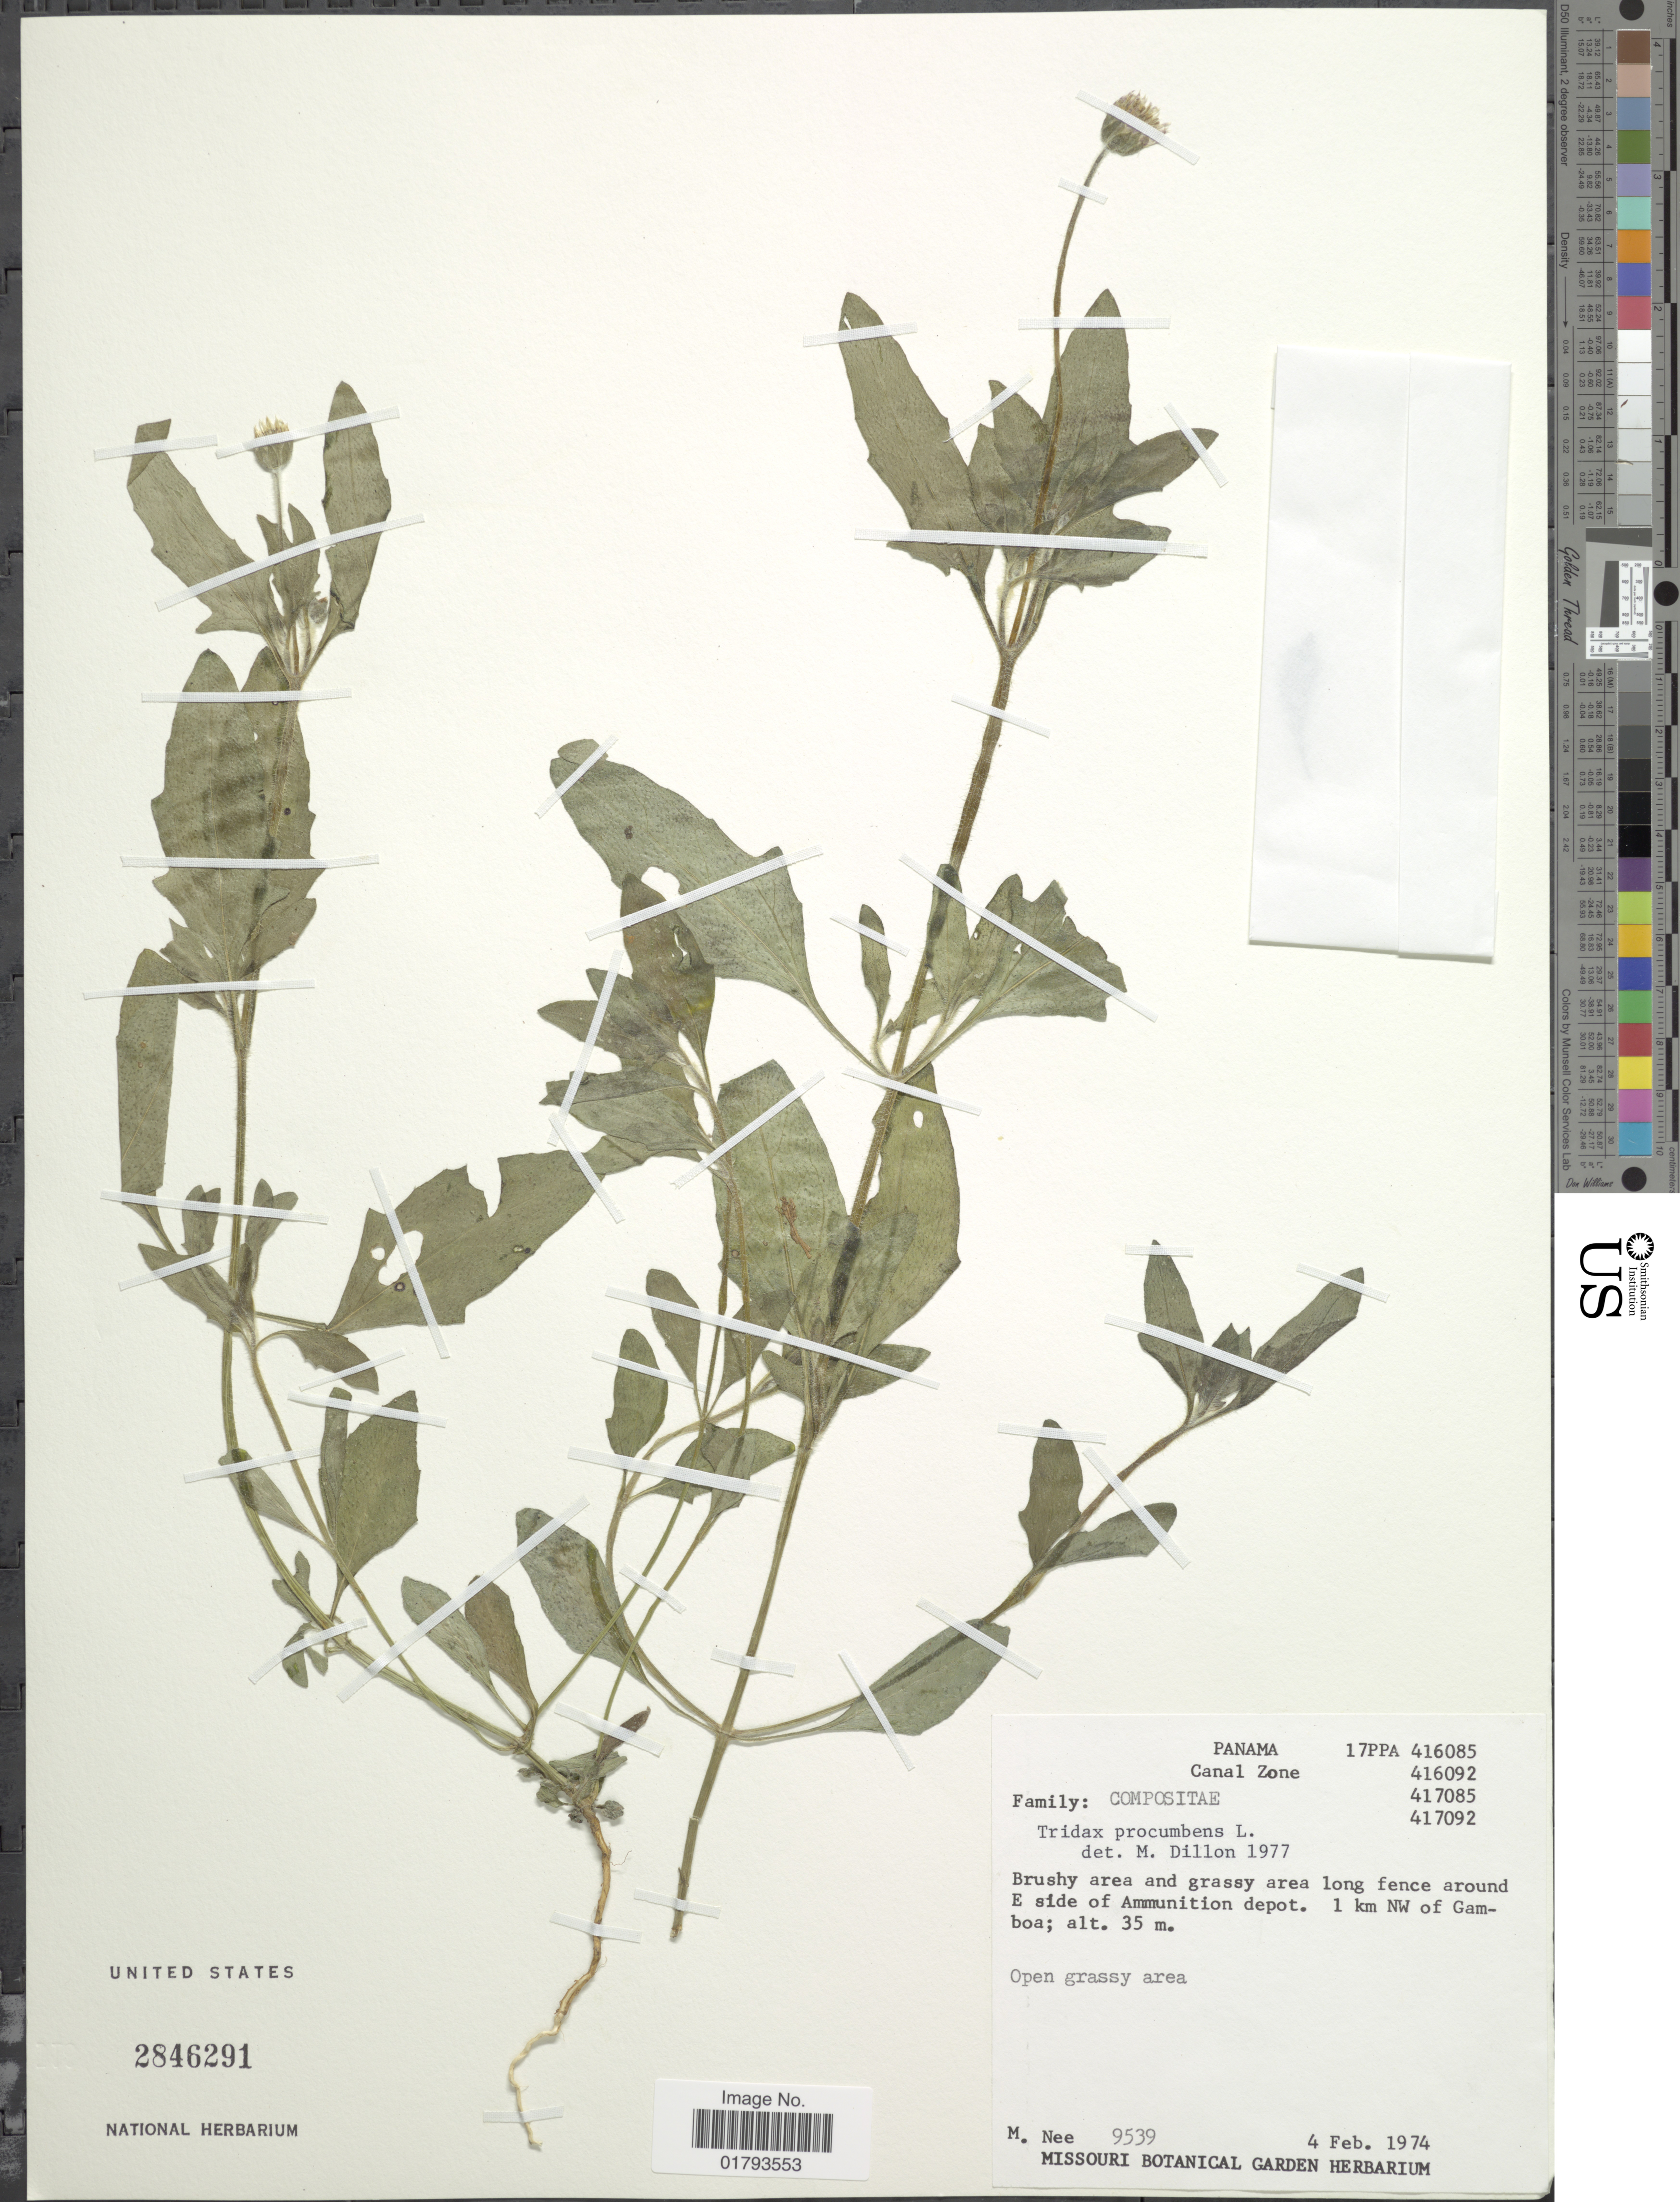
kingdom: Plantae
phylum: Tracheophyta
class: Magnoliopsida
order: Asterales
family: Asteraceae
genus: Tridax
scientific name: Tridax procumbens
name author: L.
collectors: M. Nee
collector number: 9539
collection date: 1974-02-04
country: Panama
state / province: Colón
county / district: Canal Zone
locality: Canal Zone. Around E side of Ammunition depot.1 km NW of Gamboa.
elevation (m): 35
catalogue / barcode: US 2846291